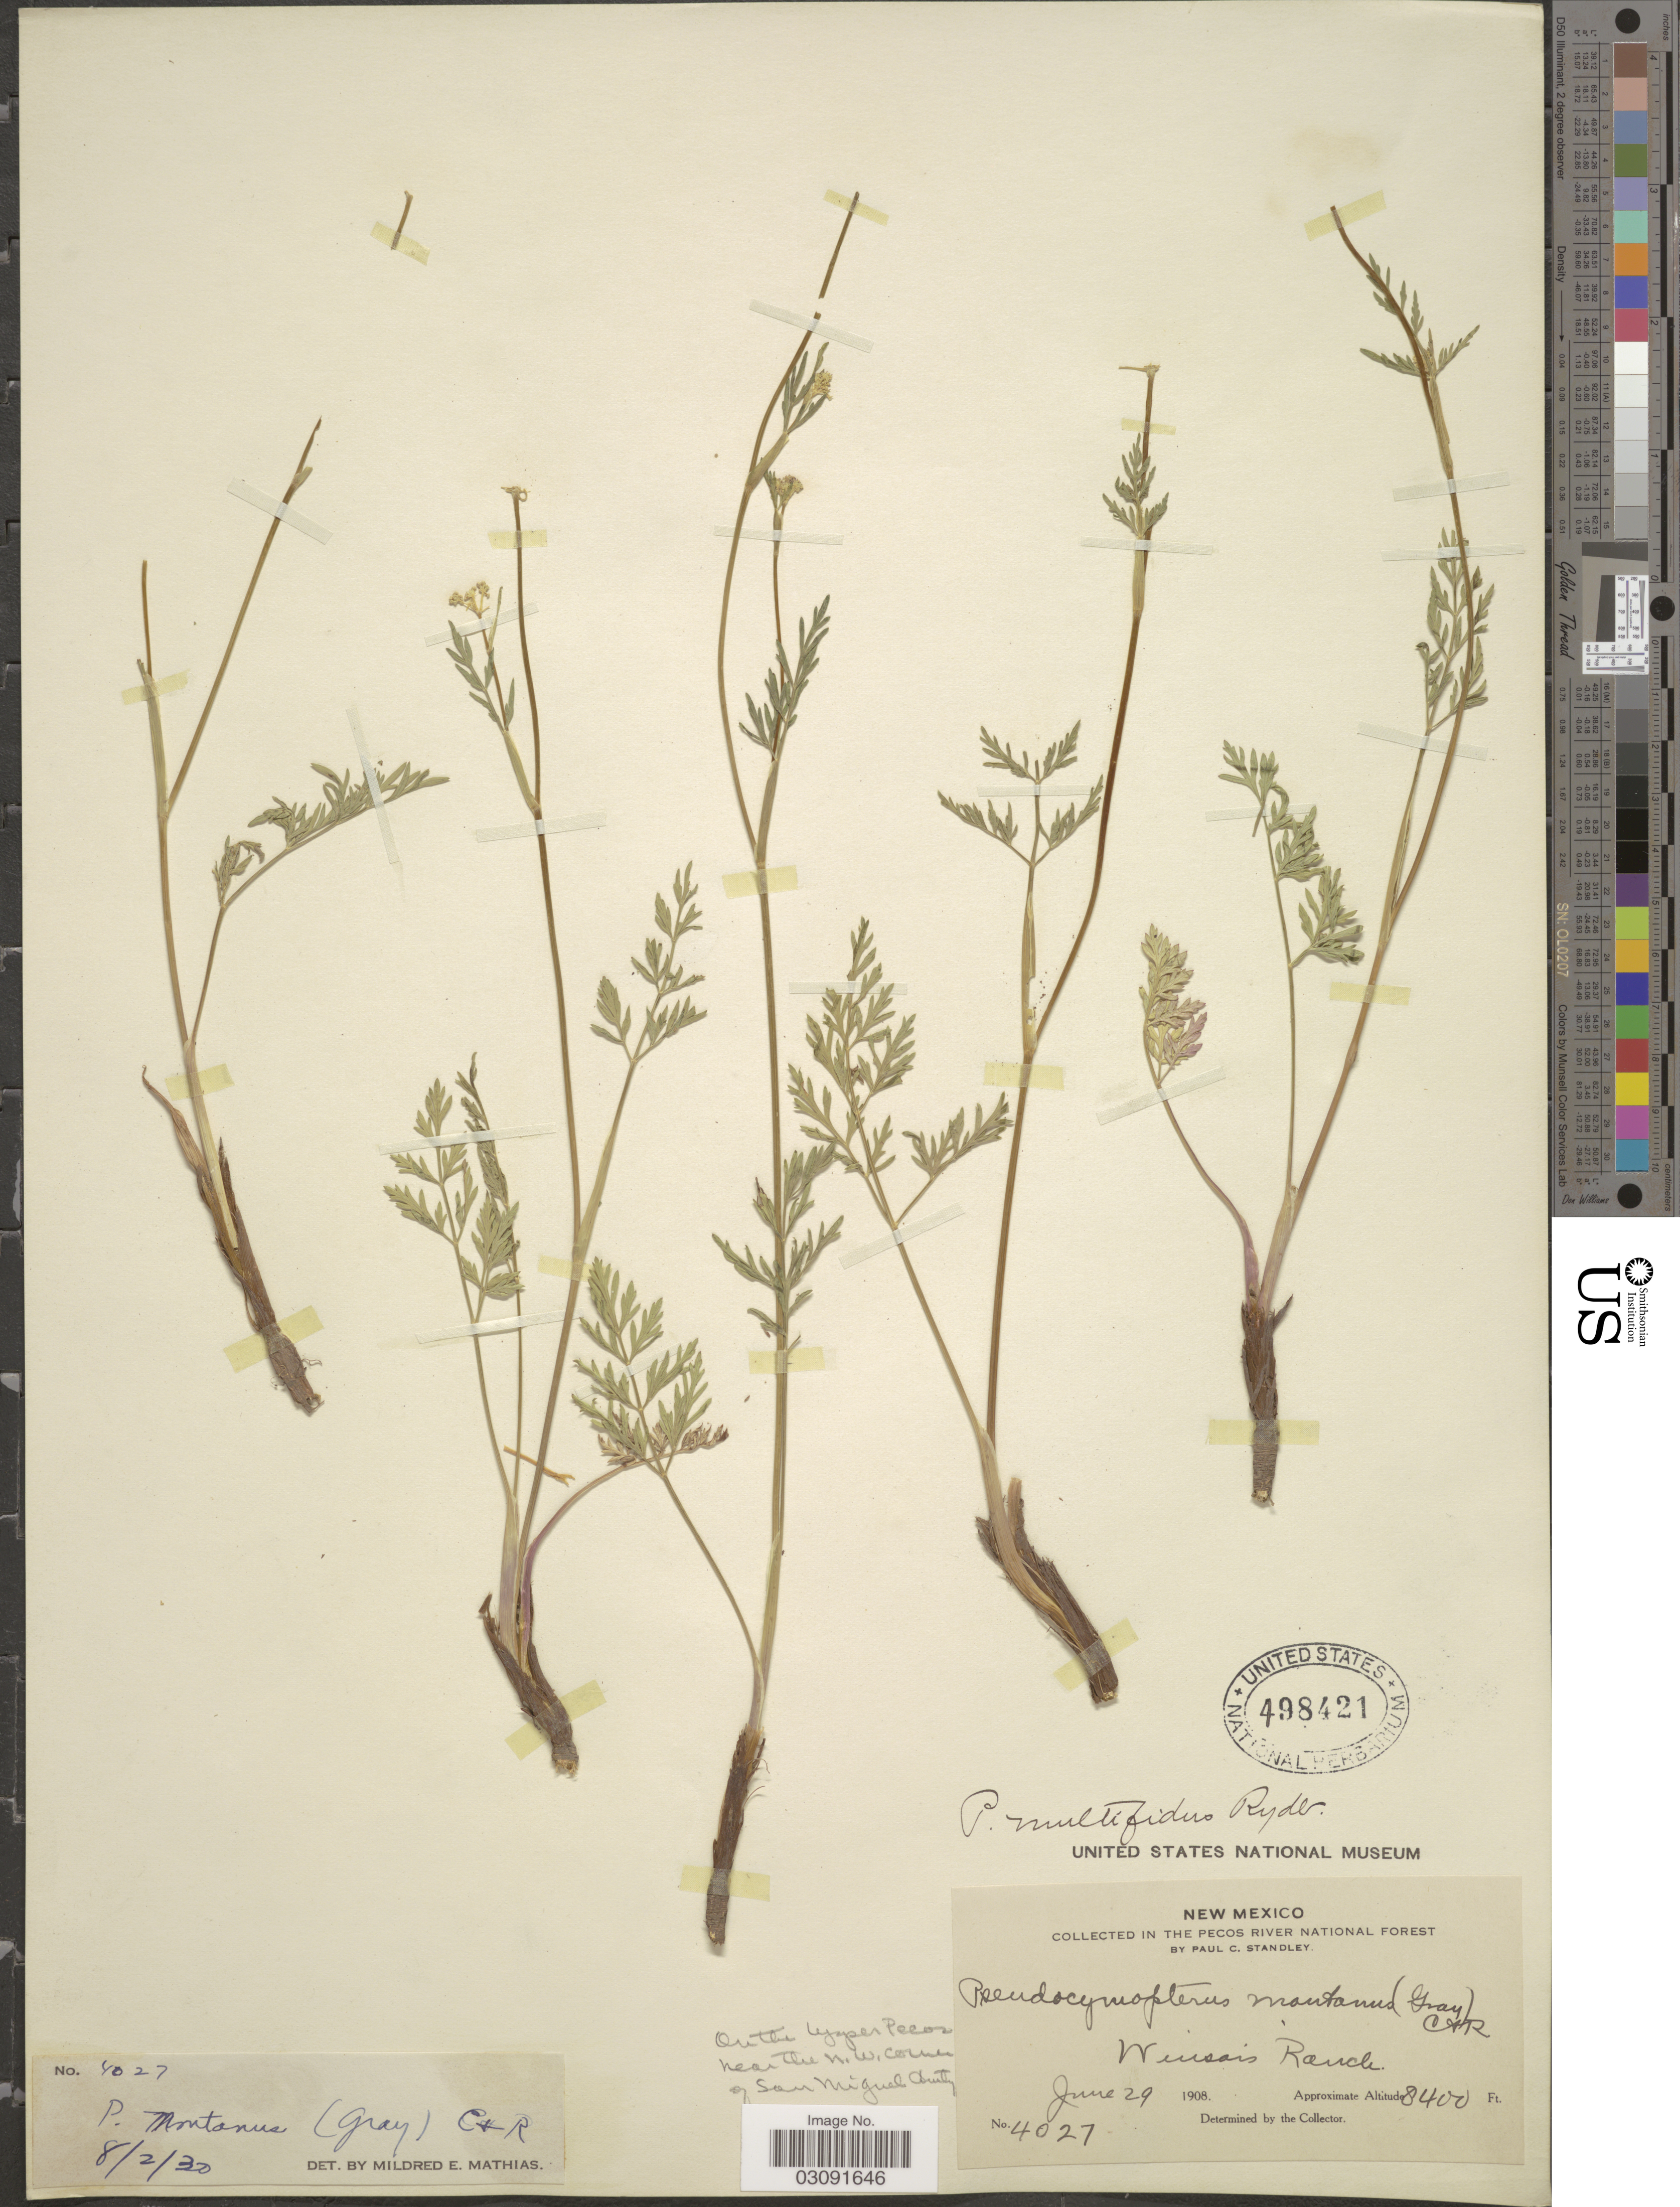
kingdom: Plantae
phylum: Tracheophyta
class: Magnoliopsida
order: Apiales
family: Apiaceae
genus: Pseudocymopterus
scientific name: Pseudocymopterus montanus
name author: (A. Gray) J.M. Coult. & Rose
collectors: P. C. Standley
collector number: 4027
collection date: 1908-06-29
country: United States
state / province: New Mexico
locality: In The Pecos River National Forest, Winisias Ranch.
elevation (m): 2560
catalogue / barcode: US 498421